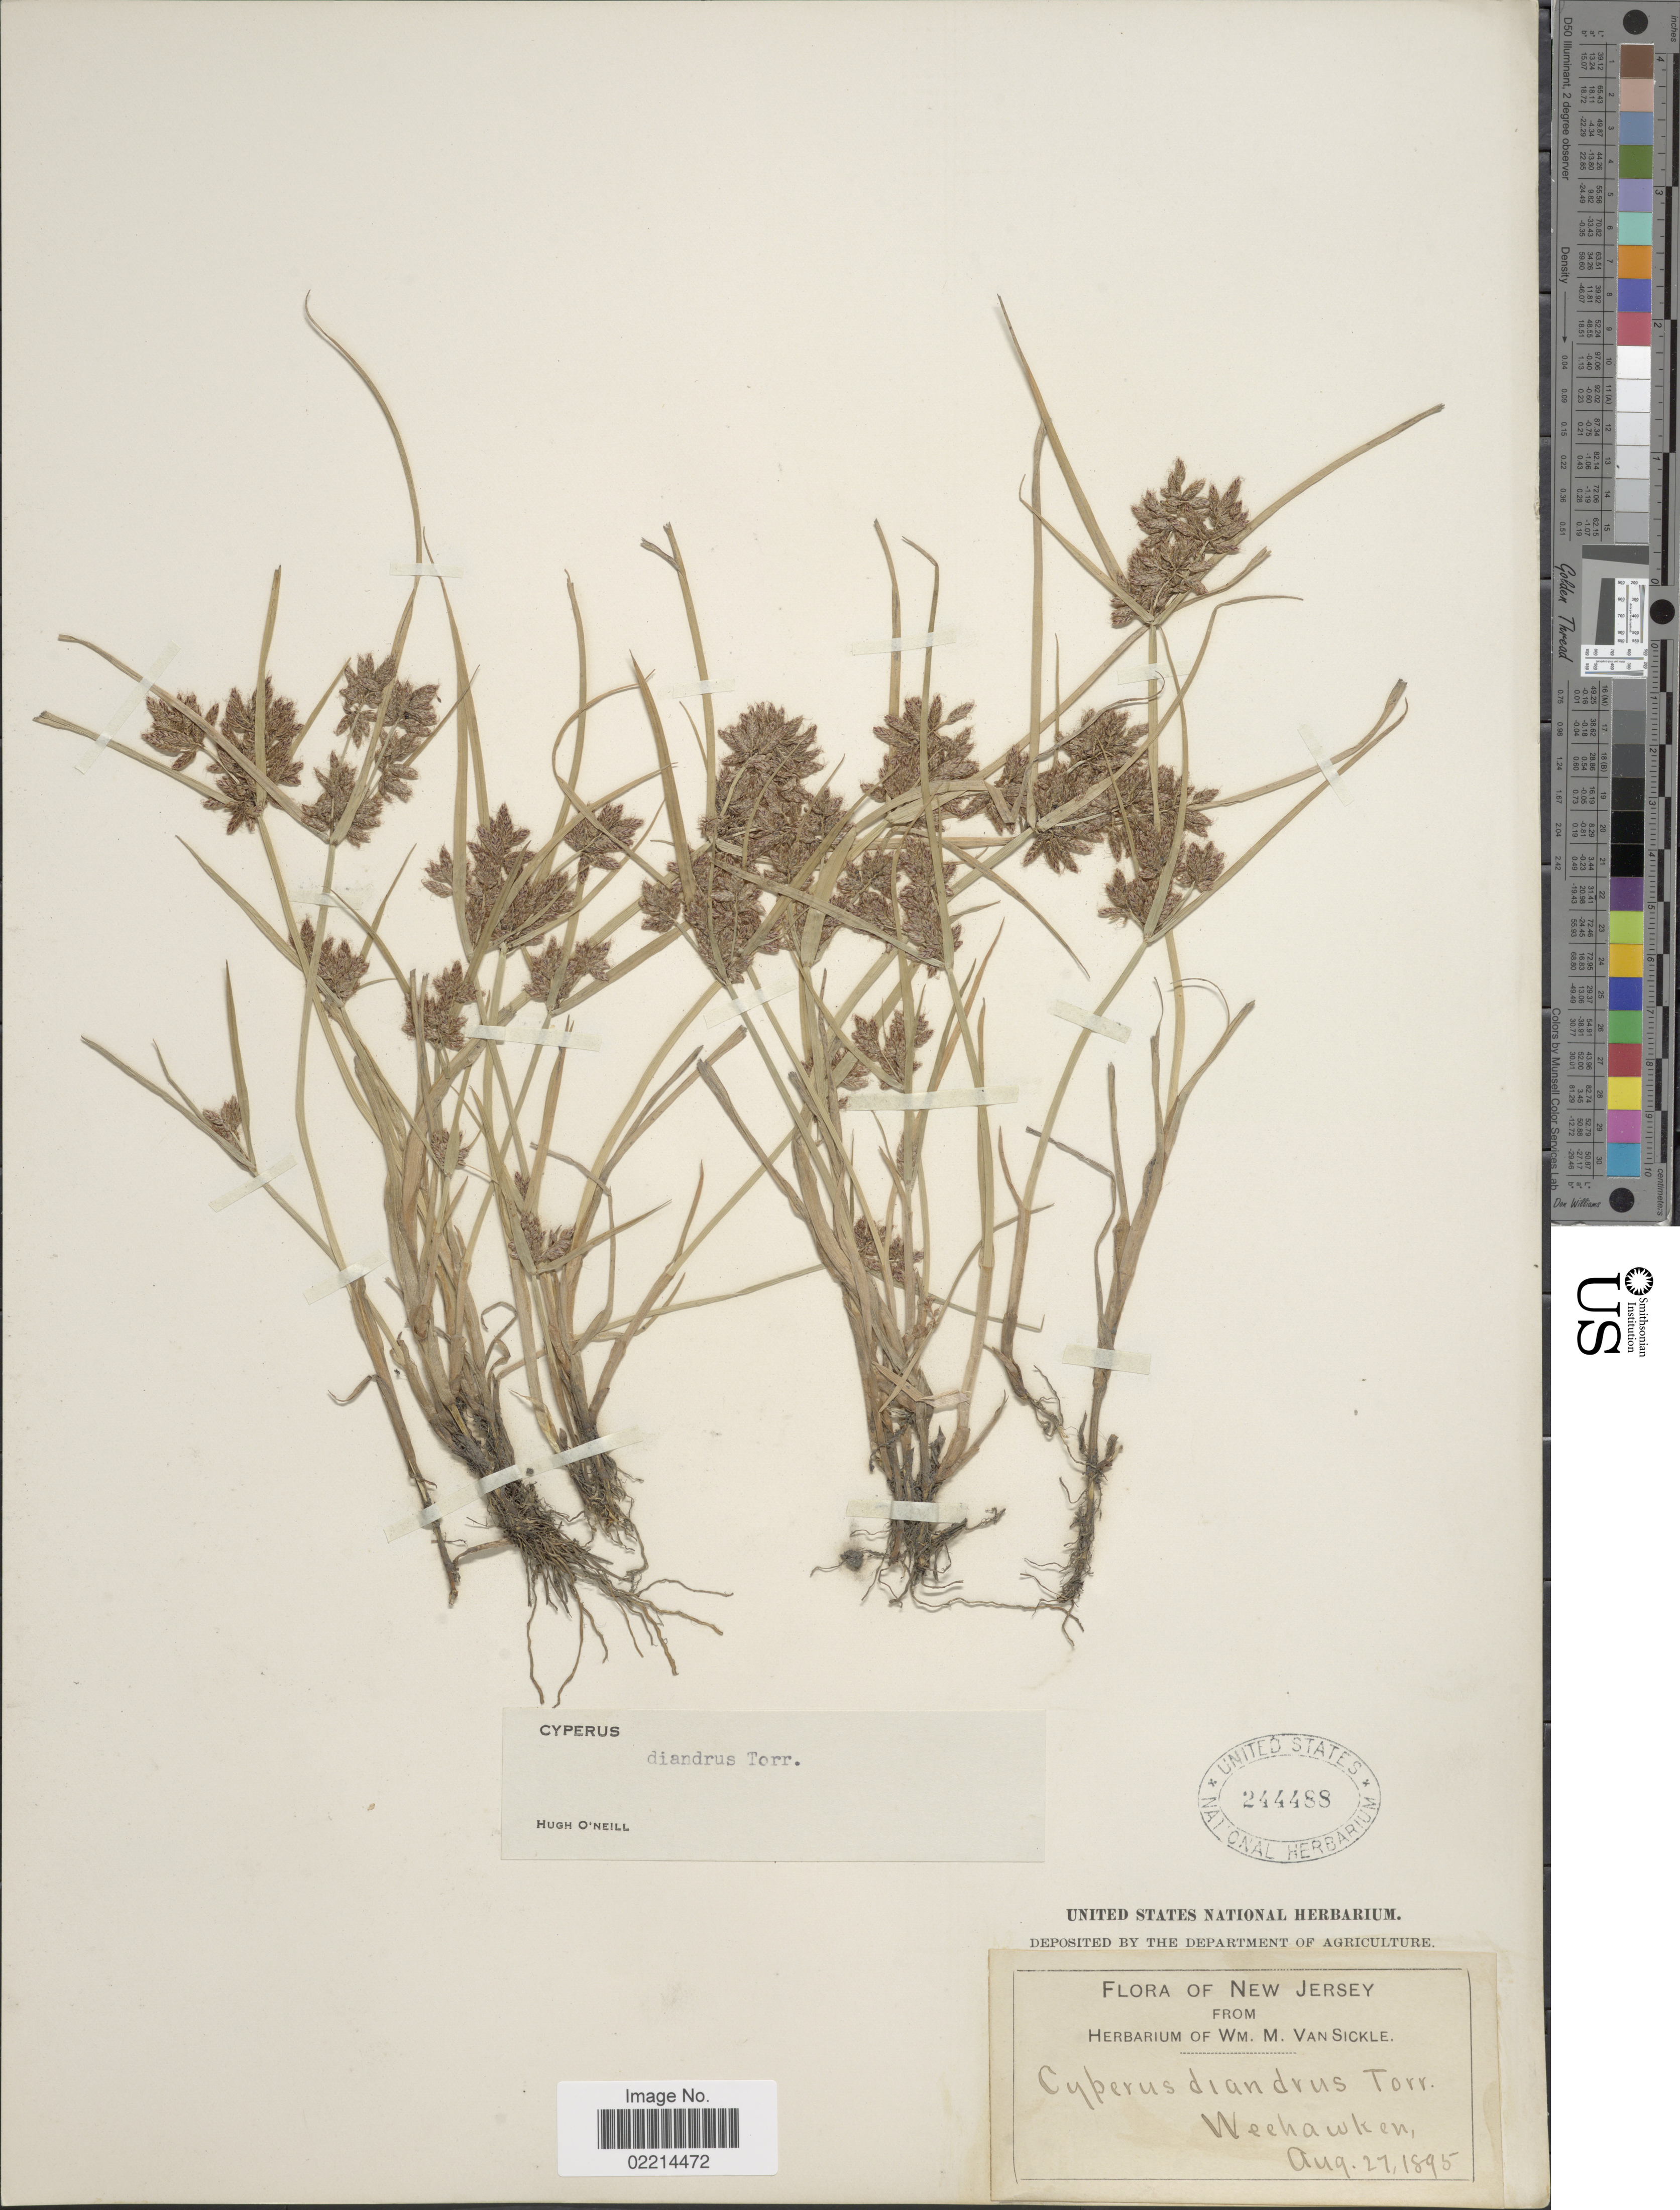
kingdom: Plantae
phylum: Tracheophyta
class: Liliopsida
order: Poales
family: Cyperaceae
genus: Cyperus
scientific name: Cyperus diandrus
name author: Torr.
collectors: ex herb. Wm. M. Van Sickle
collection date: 1895-08-27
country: United States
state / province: New Jersey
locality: Weehawken.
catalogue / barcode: US 244488